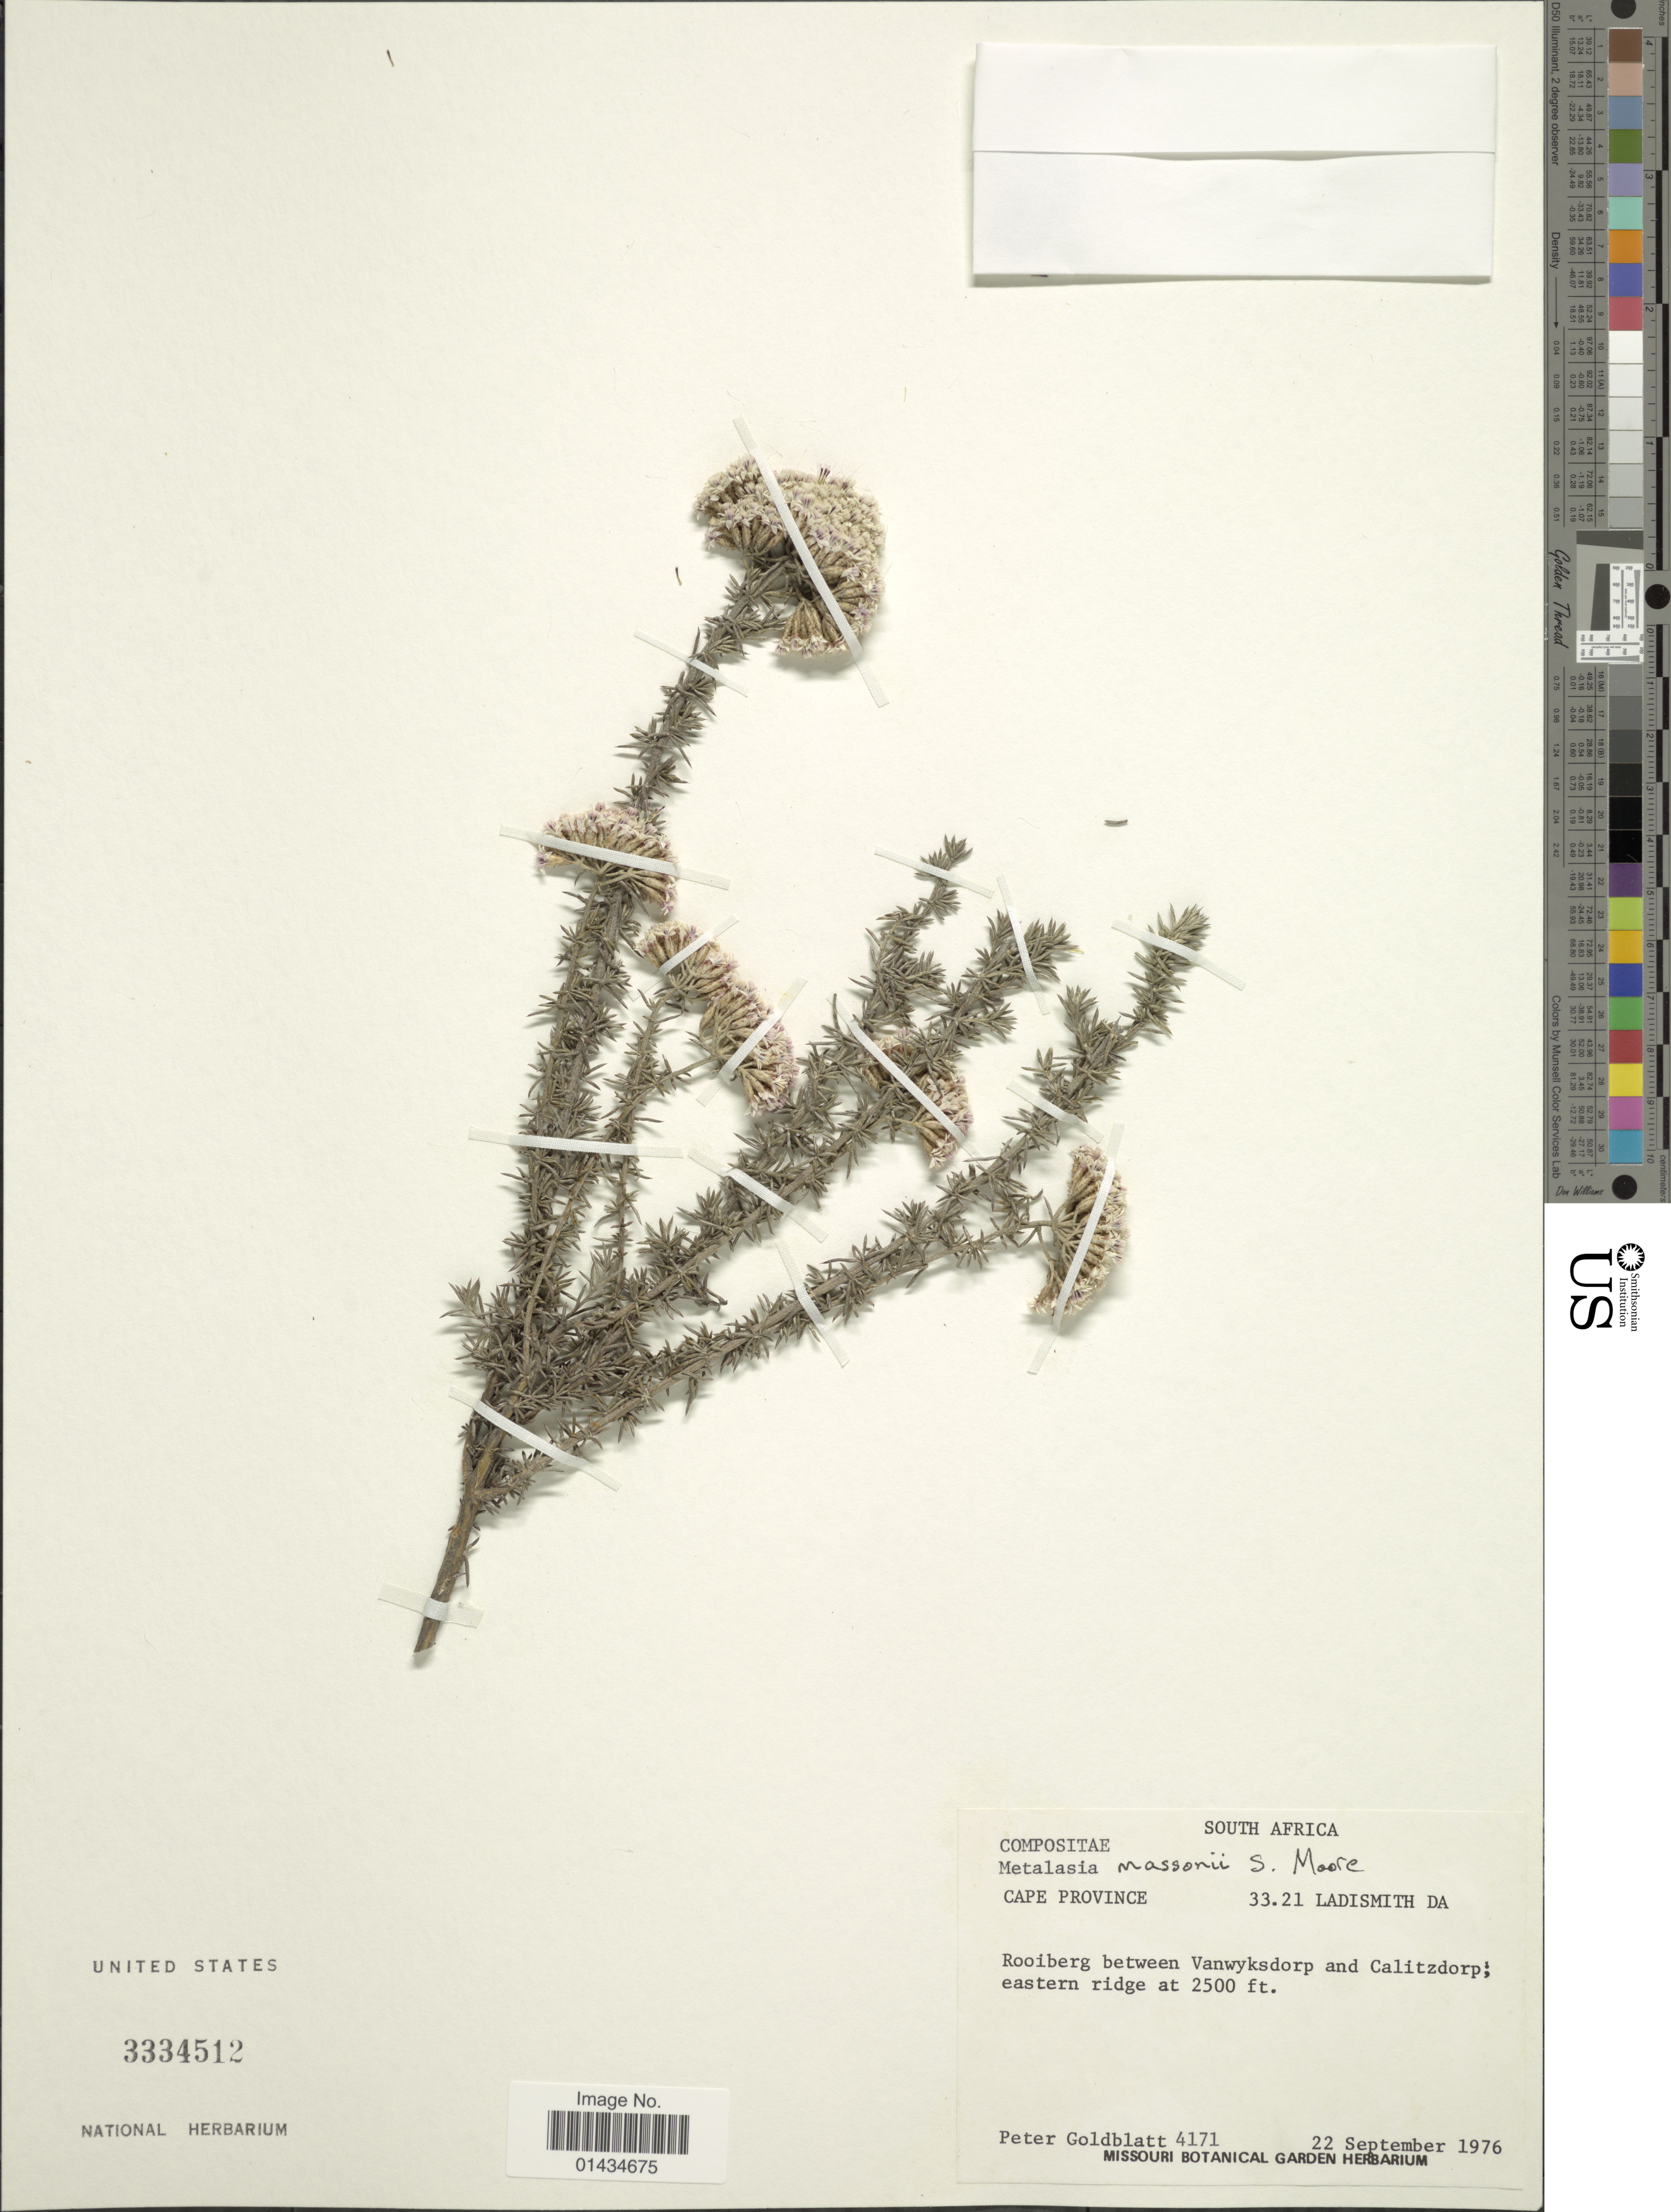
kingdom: Plantae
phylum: Tracheophyta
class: Magnoliopsida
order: Asterales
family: Asteraceae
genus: Metalasia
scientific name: Metalasia massonii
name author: S. Moore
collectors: P. Goldblatt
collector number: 4171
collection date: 1976-09-22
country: South Africa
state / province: Western Cape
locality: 33.21 Ladismith D.A. Rooiberg between Vanwyksdorp and Calitzdorp; eastern ridge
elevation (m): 762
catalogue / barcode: US 3334512